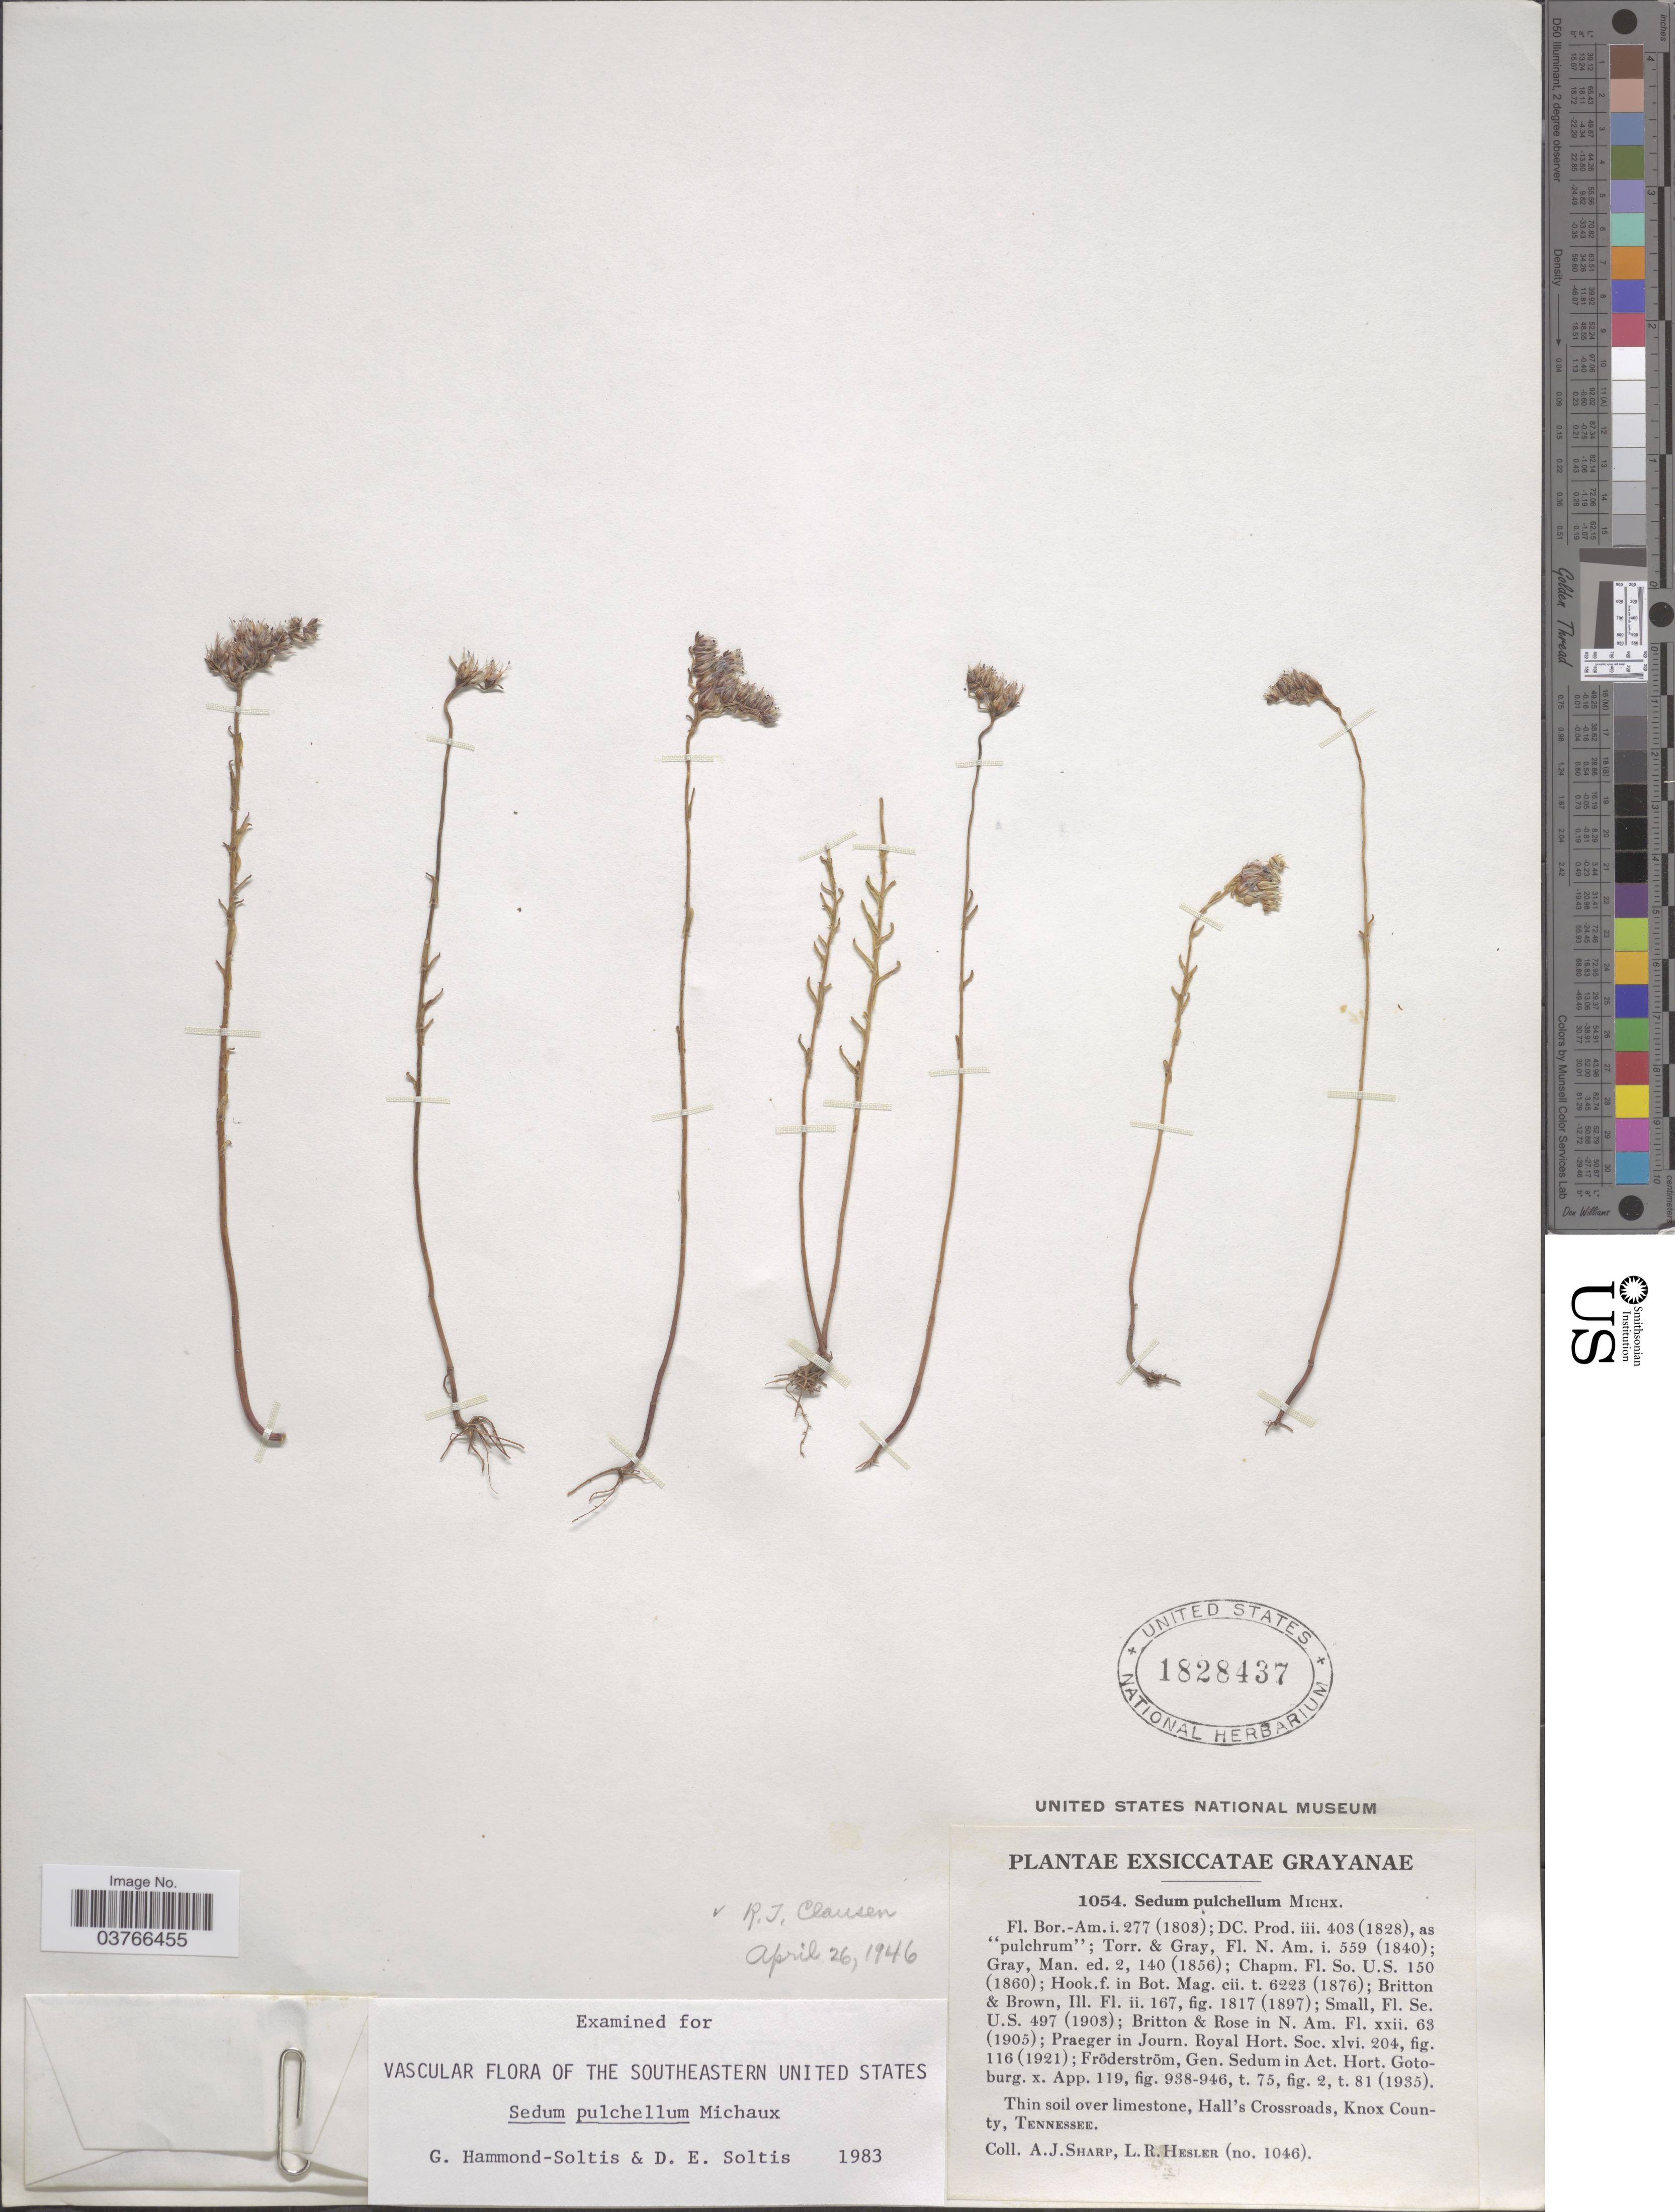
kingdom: Plantae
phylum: Tracheophyta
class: Magnoliopsida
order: Saxifragales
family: Crassulaceae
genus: Sedum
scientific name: Sedum pulchellum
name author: Michx.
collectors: A. J. Sharp & L. Hesler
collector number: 1046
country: United States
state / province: Tennessee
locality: Hall's Crossroads, Knox County.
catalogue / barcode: US 1828437